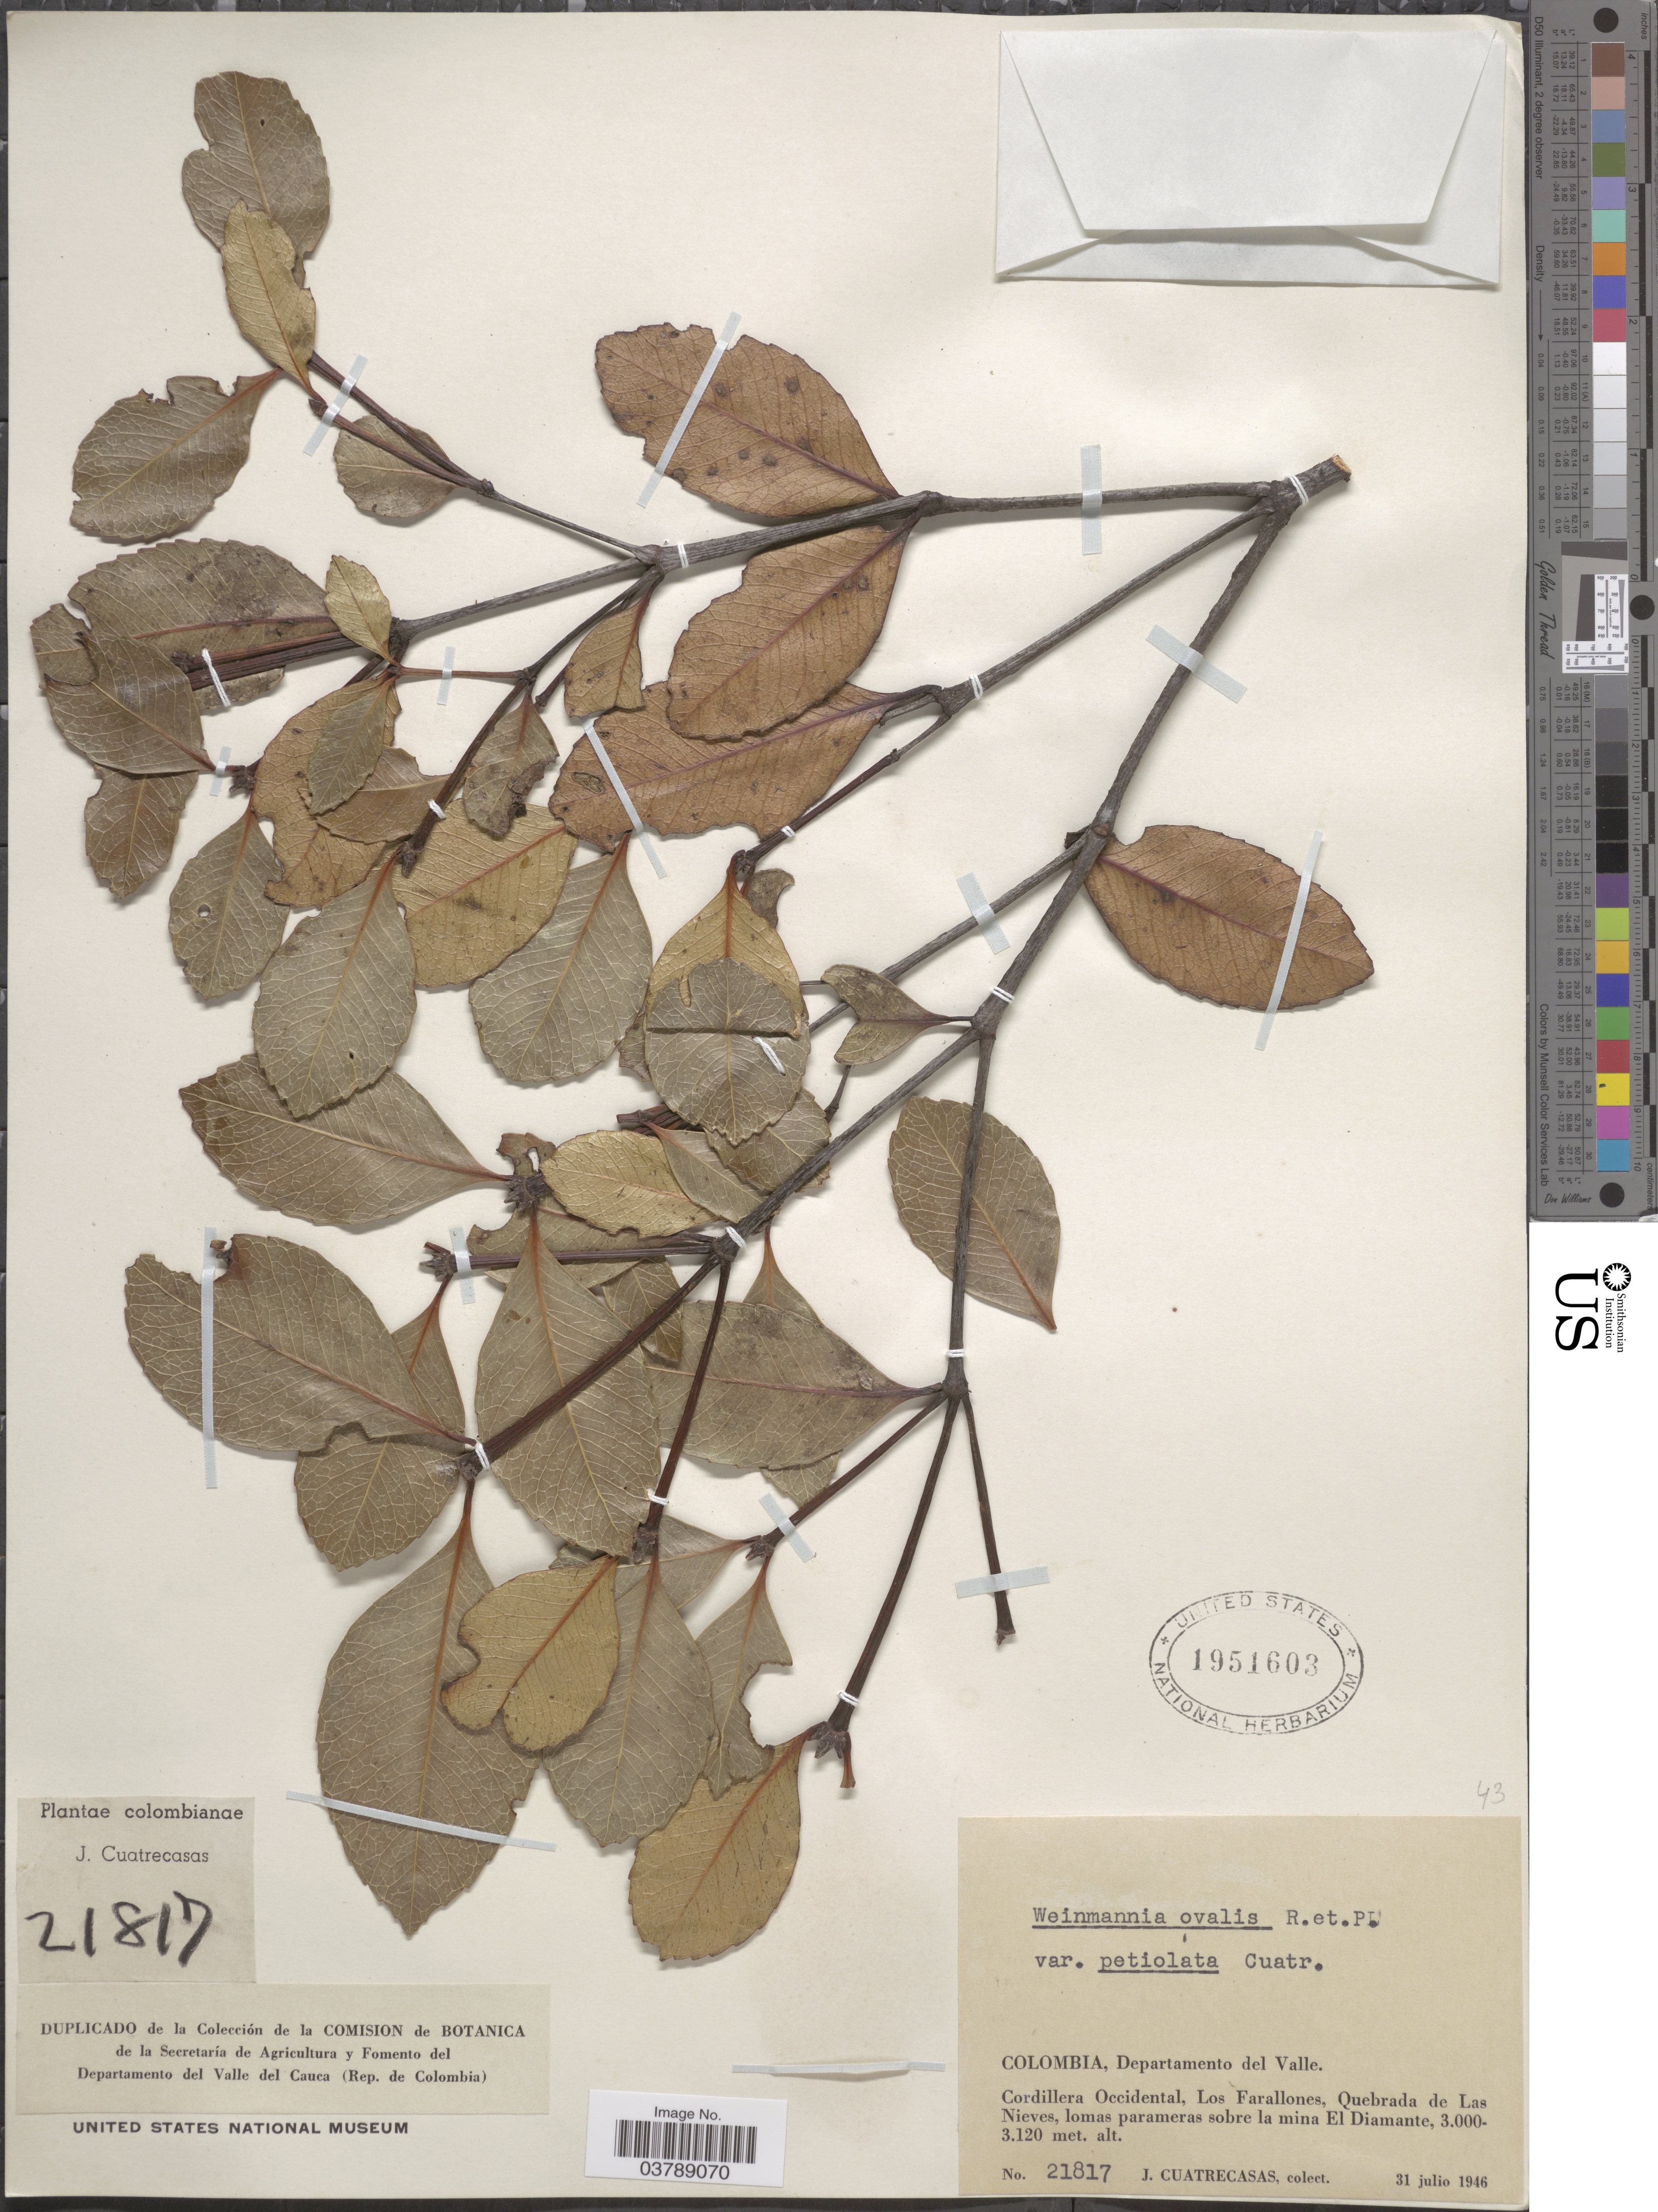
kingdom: Plantae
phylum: Tracheophyta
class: Magnoliopsida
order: Oxalidales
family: Cunoniaceae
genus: Weinmannia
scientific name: Weinmannia elliptica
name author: Kunth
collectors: J. Cuatrecasas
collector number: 21817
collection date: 1946-07-31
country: Colombia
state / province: Valle del Cauca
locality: Departamento del Valle. Cordillera Occidental: Los Farallones, Quebrada de Las Nieves, lomas parameras sobre la mina El Diamante.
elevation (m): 3000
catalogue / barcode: US 1951603